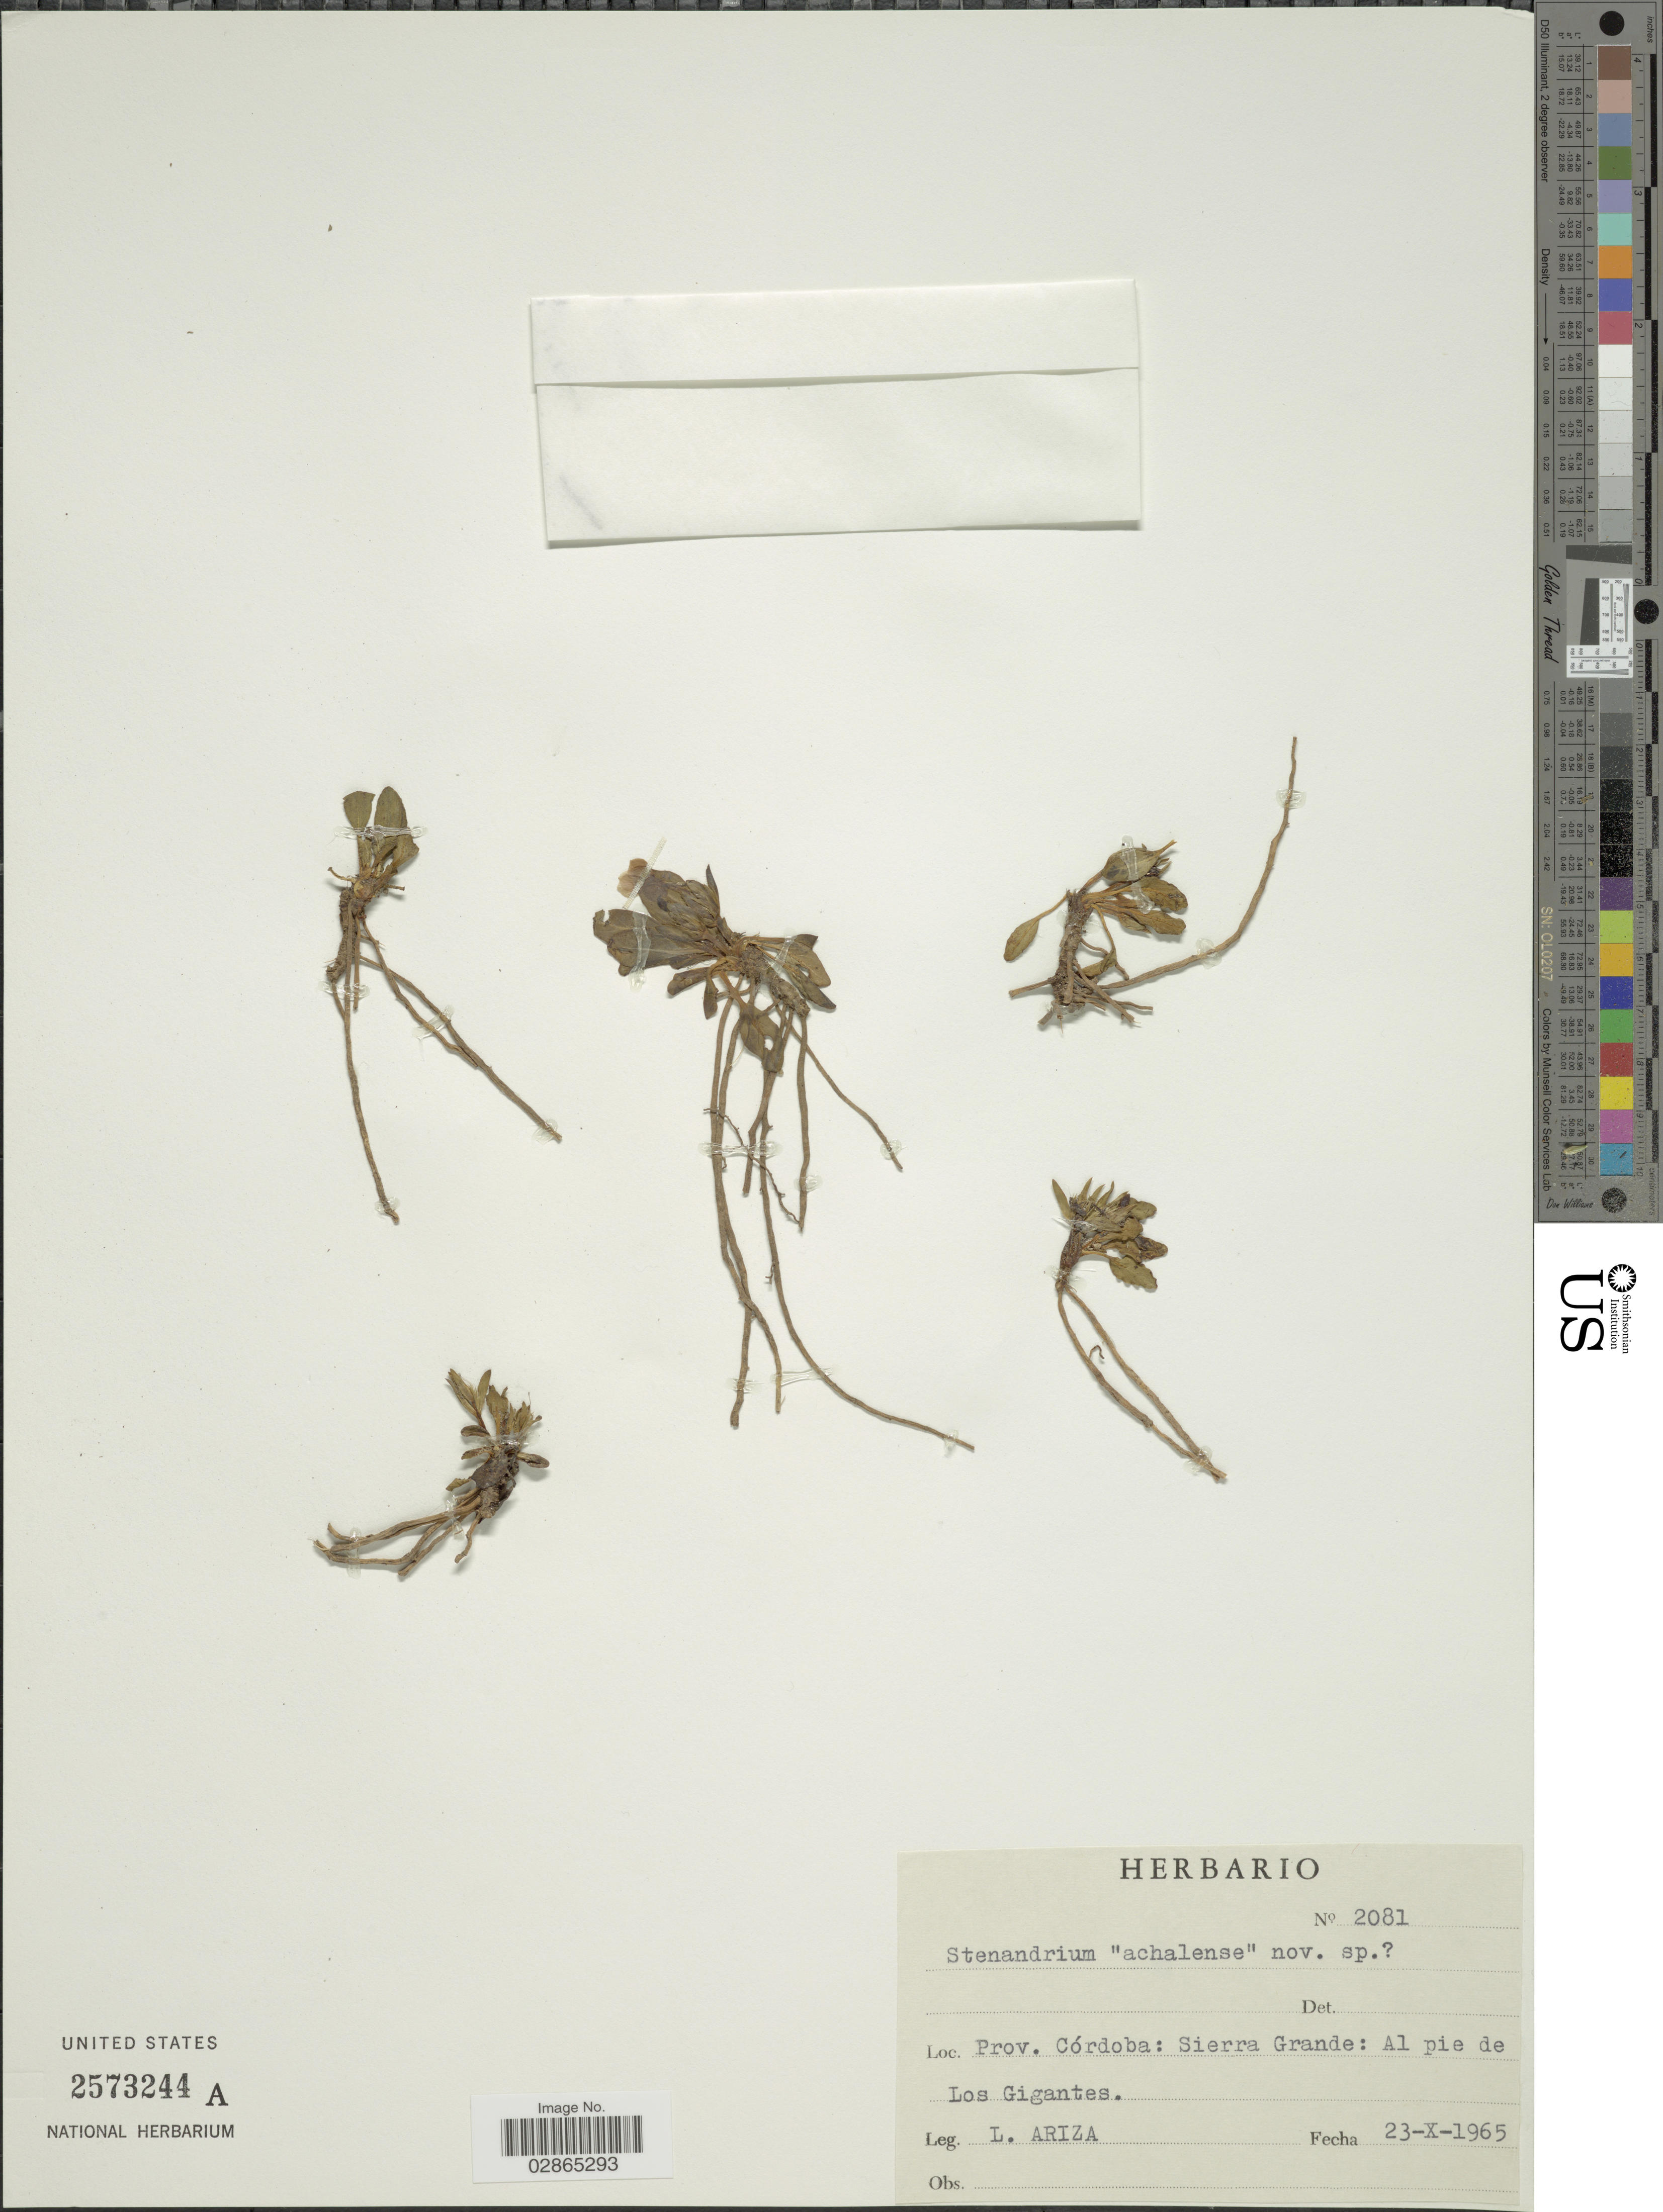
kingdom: Plantae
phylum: Tracheophyta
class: Magnoliopsida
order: Lamiales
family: Acanthaceae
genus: Stenandrium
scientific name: Stenandrium dulce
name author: (Cav.) Nees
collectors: L. Ariza-Espinar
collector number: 2081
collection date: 1965-10-23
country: Argentina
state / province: Cordoba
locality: Prov. Córdoba: Sierra Grande: Al pie de Los Gigantes.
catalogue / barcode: US 2573244A